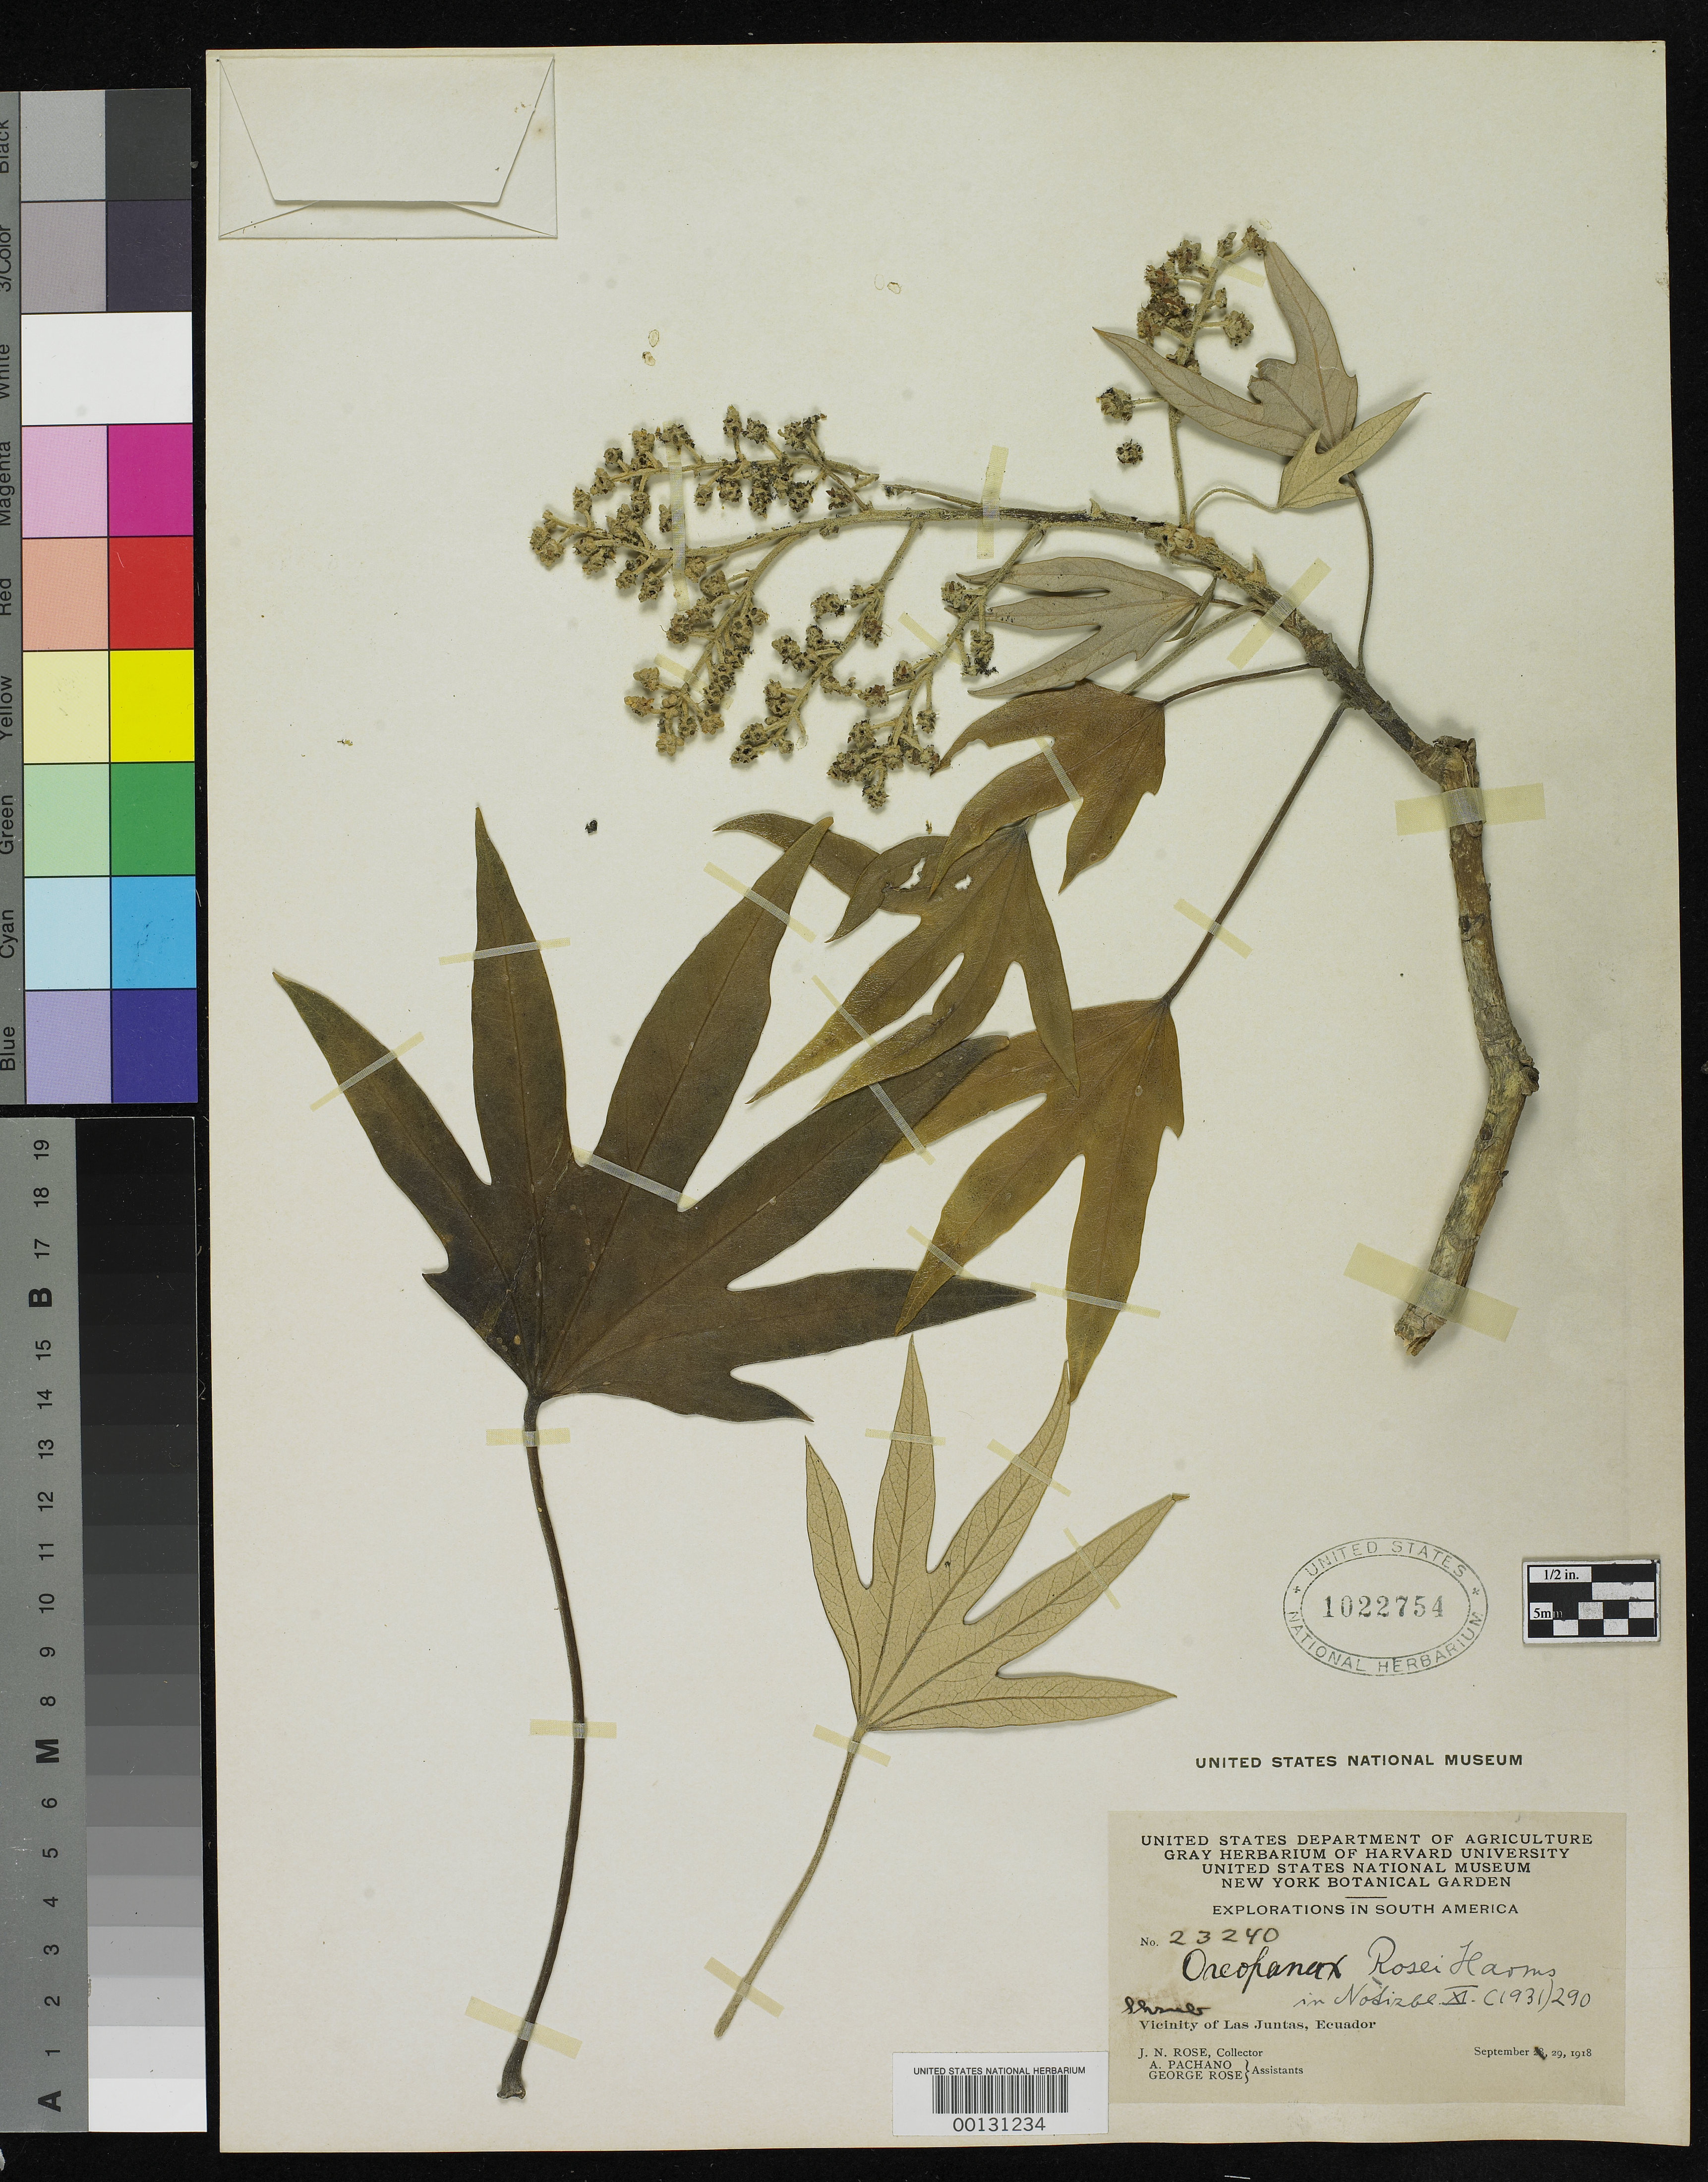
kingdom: Plantae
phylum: Tracheophyta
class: Magnoliopsida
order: Apiales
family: Araliaceae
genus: Oreopanax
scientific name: Oreopanax rosei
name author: Harms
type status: Syntype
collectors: J. N. Rose, A. Pachano & G. Rose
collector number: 23240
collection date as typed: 29 Sep 1918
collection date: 1918-09-29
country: Ecuador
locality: Vicinity of Las Juntas.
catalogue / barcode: US 1022754